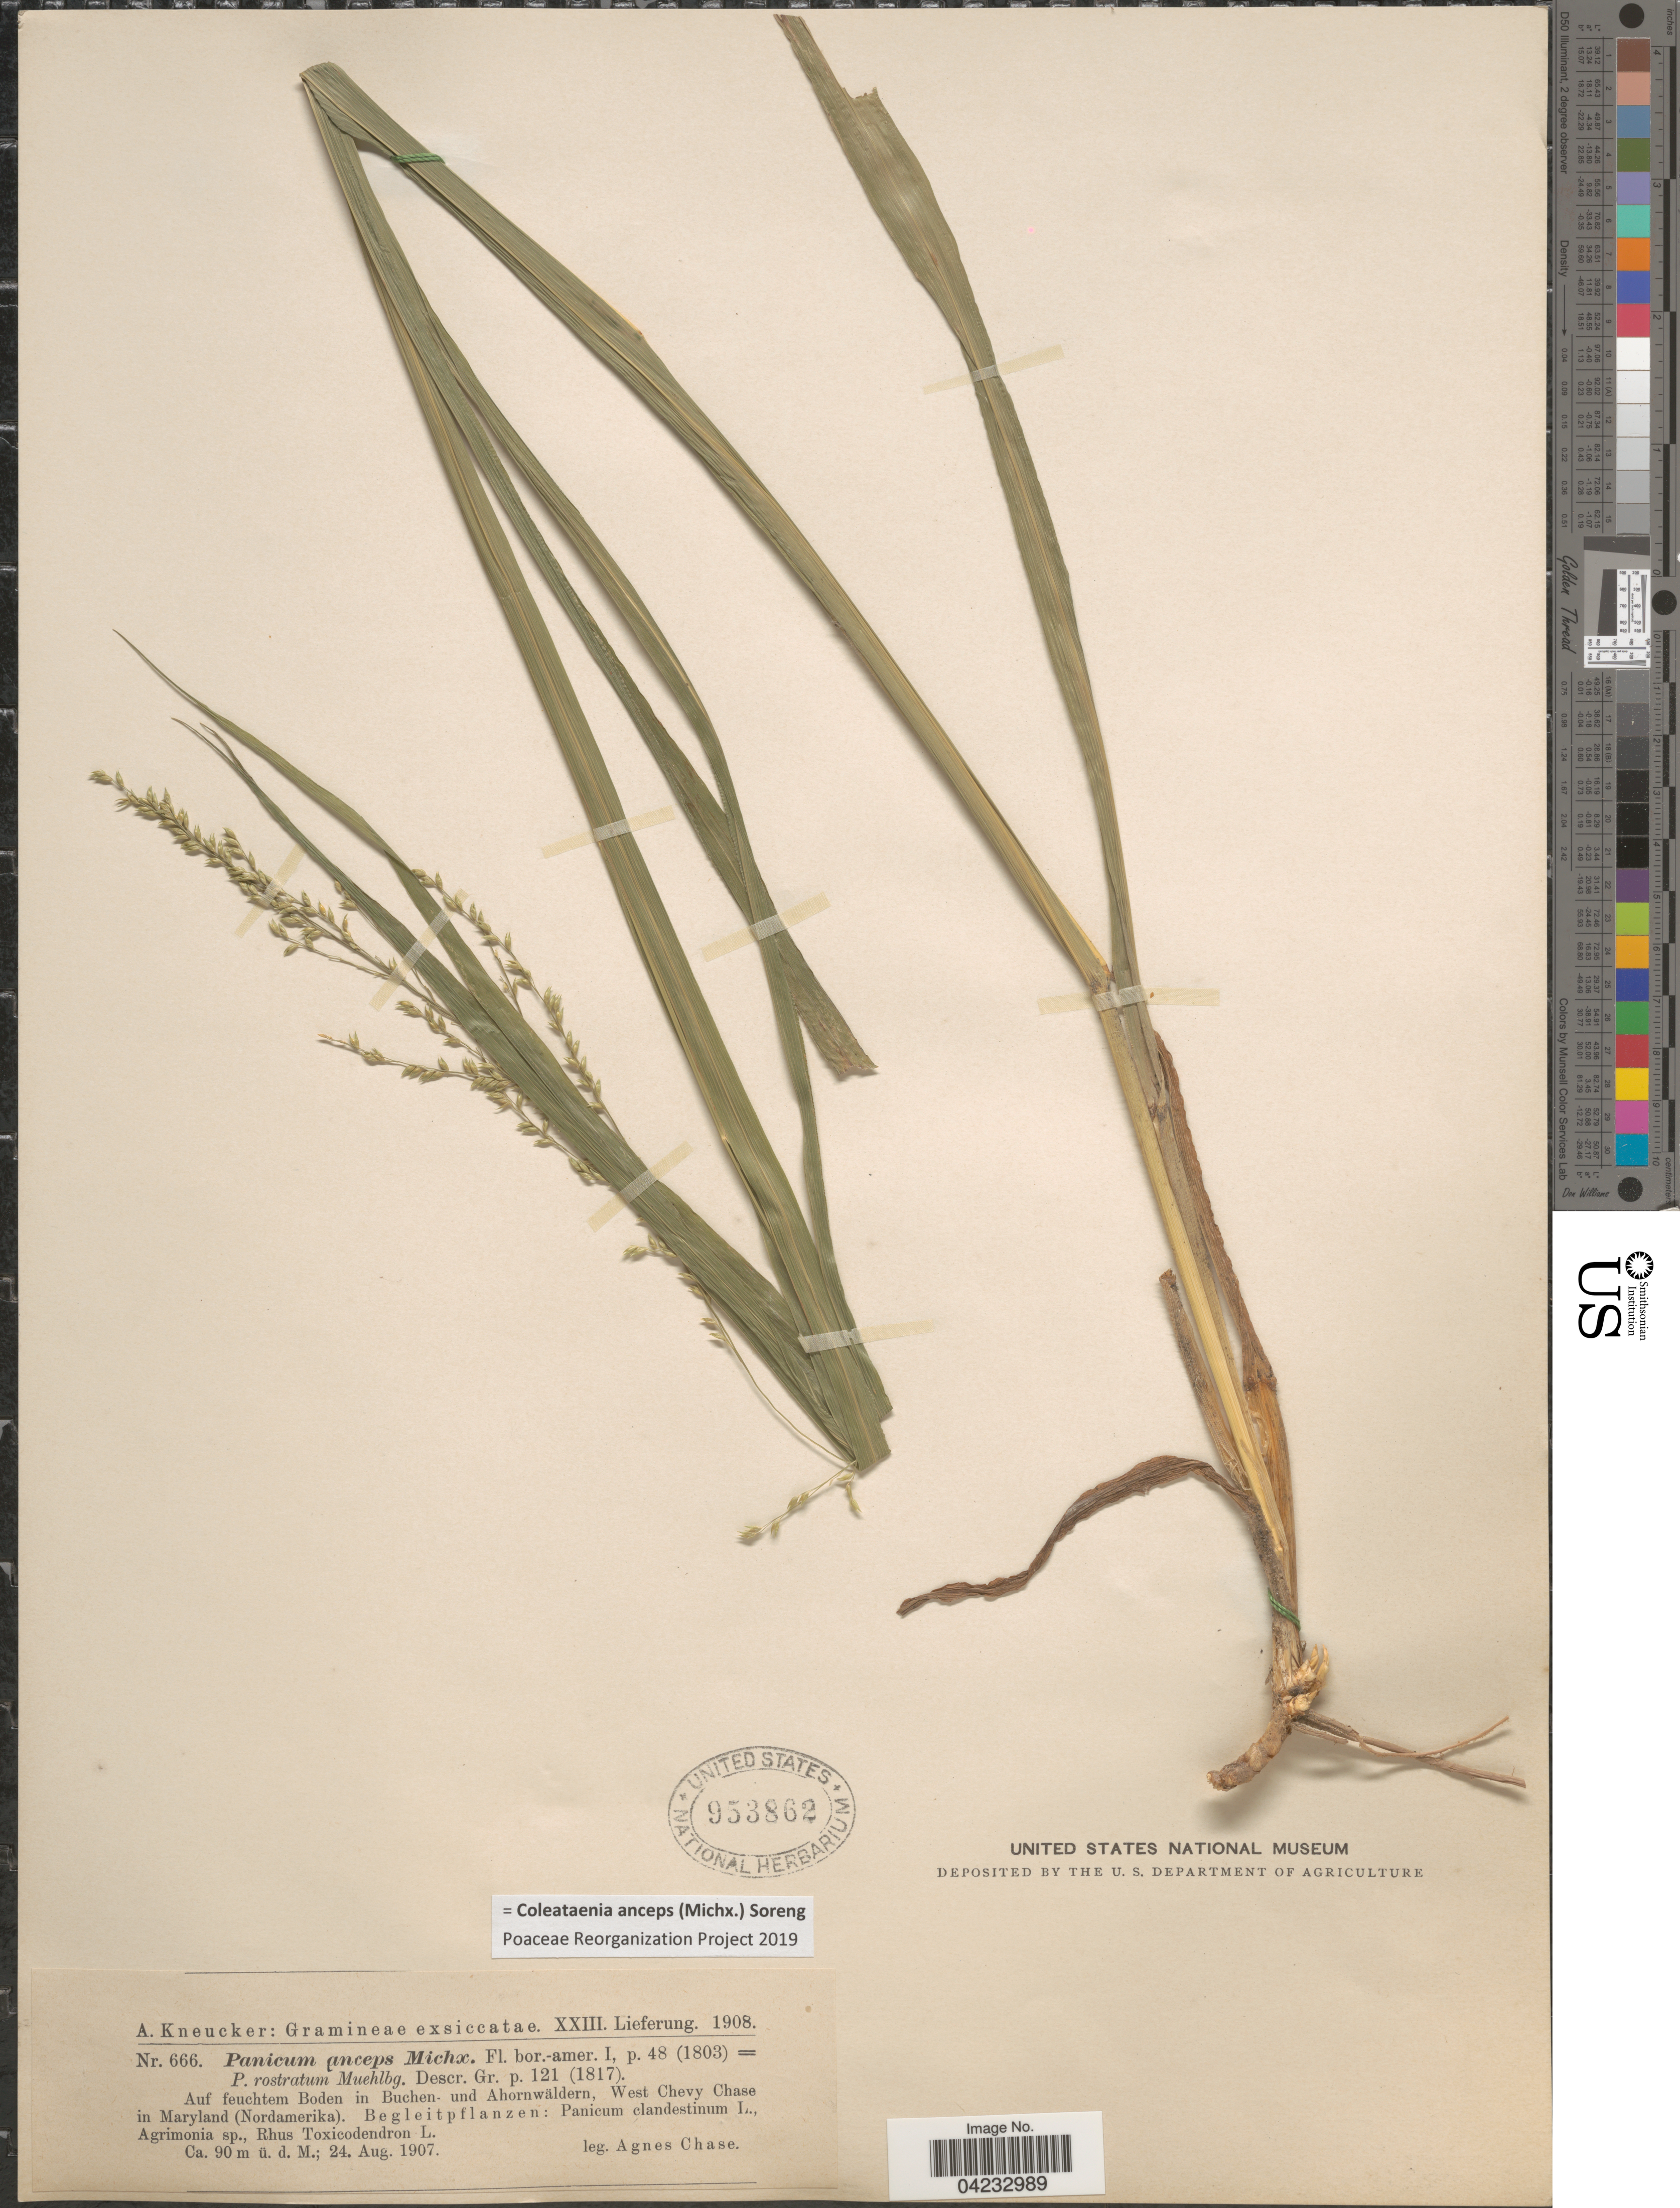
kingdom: Plantae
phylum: Tracheophyta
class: Liliopsida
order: Poales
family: Poaceae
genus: Coleataenia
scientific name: Coleataenia anceps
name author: (Michx.) Soreng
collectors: A. Chase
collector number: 666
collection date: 1907-08-24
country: United States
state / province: Maryland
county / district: Montgomery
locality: Auf feuchtem Boden in Buchen- und Ahornwäldern, West Chevy Chase.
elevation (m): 90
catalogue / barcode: US 953862